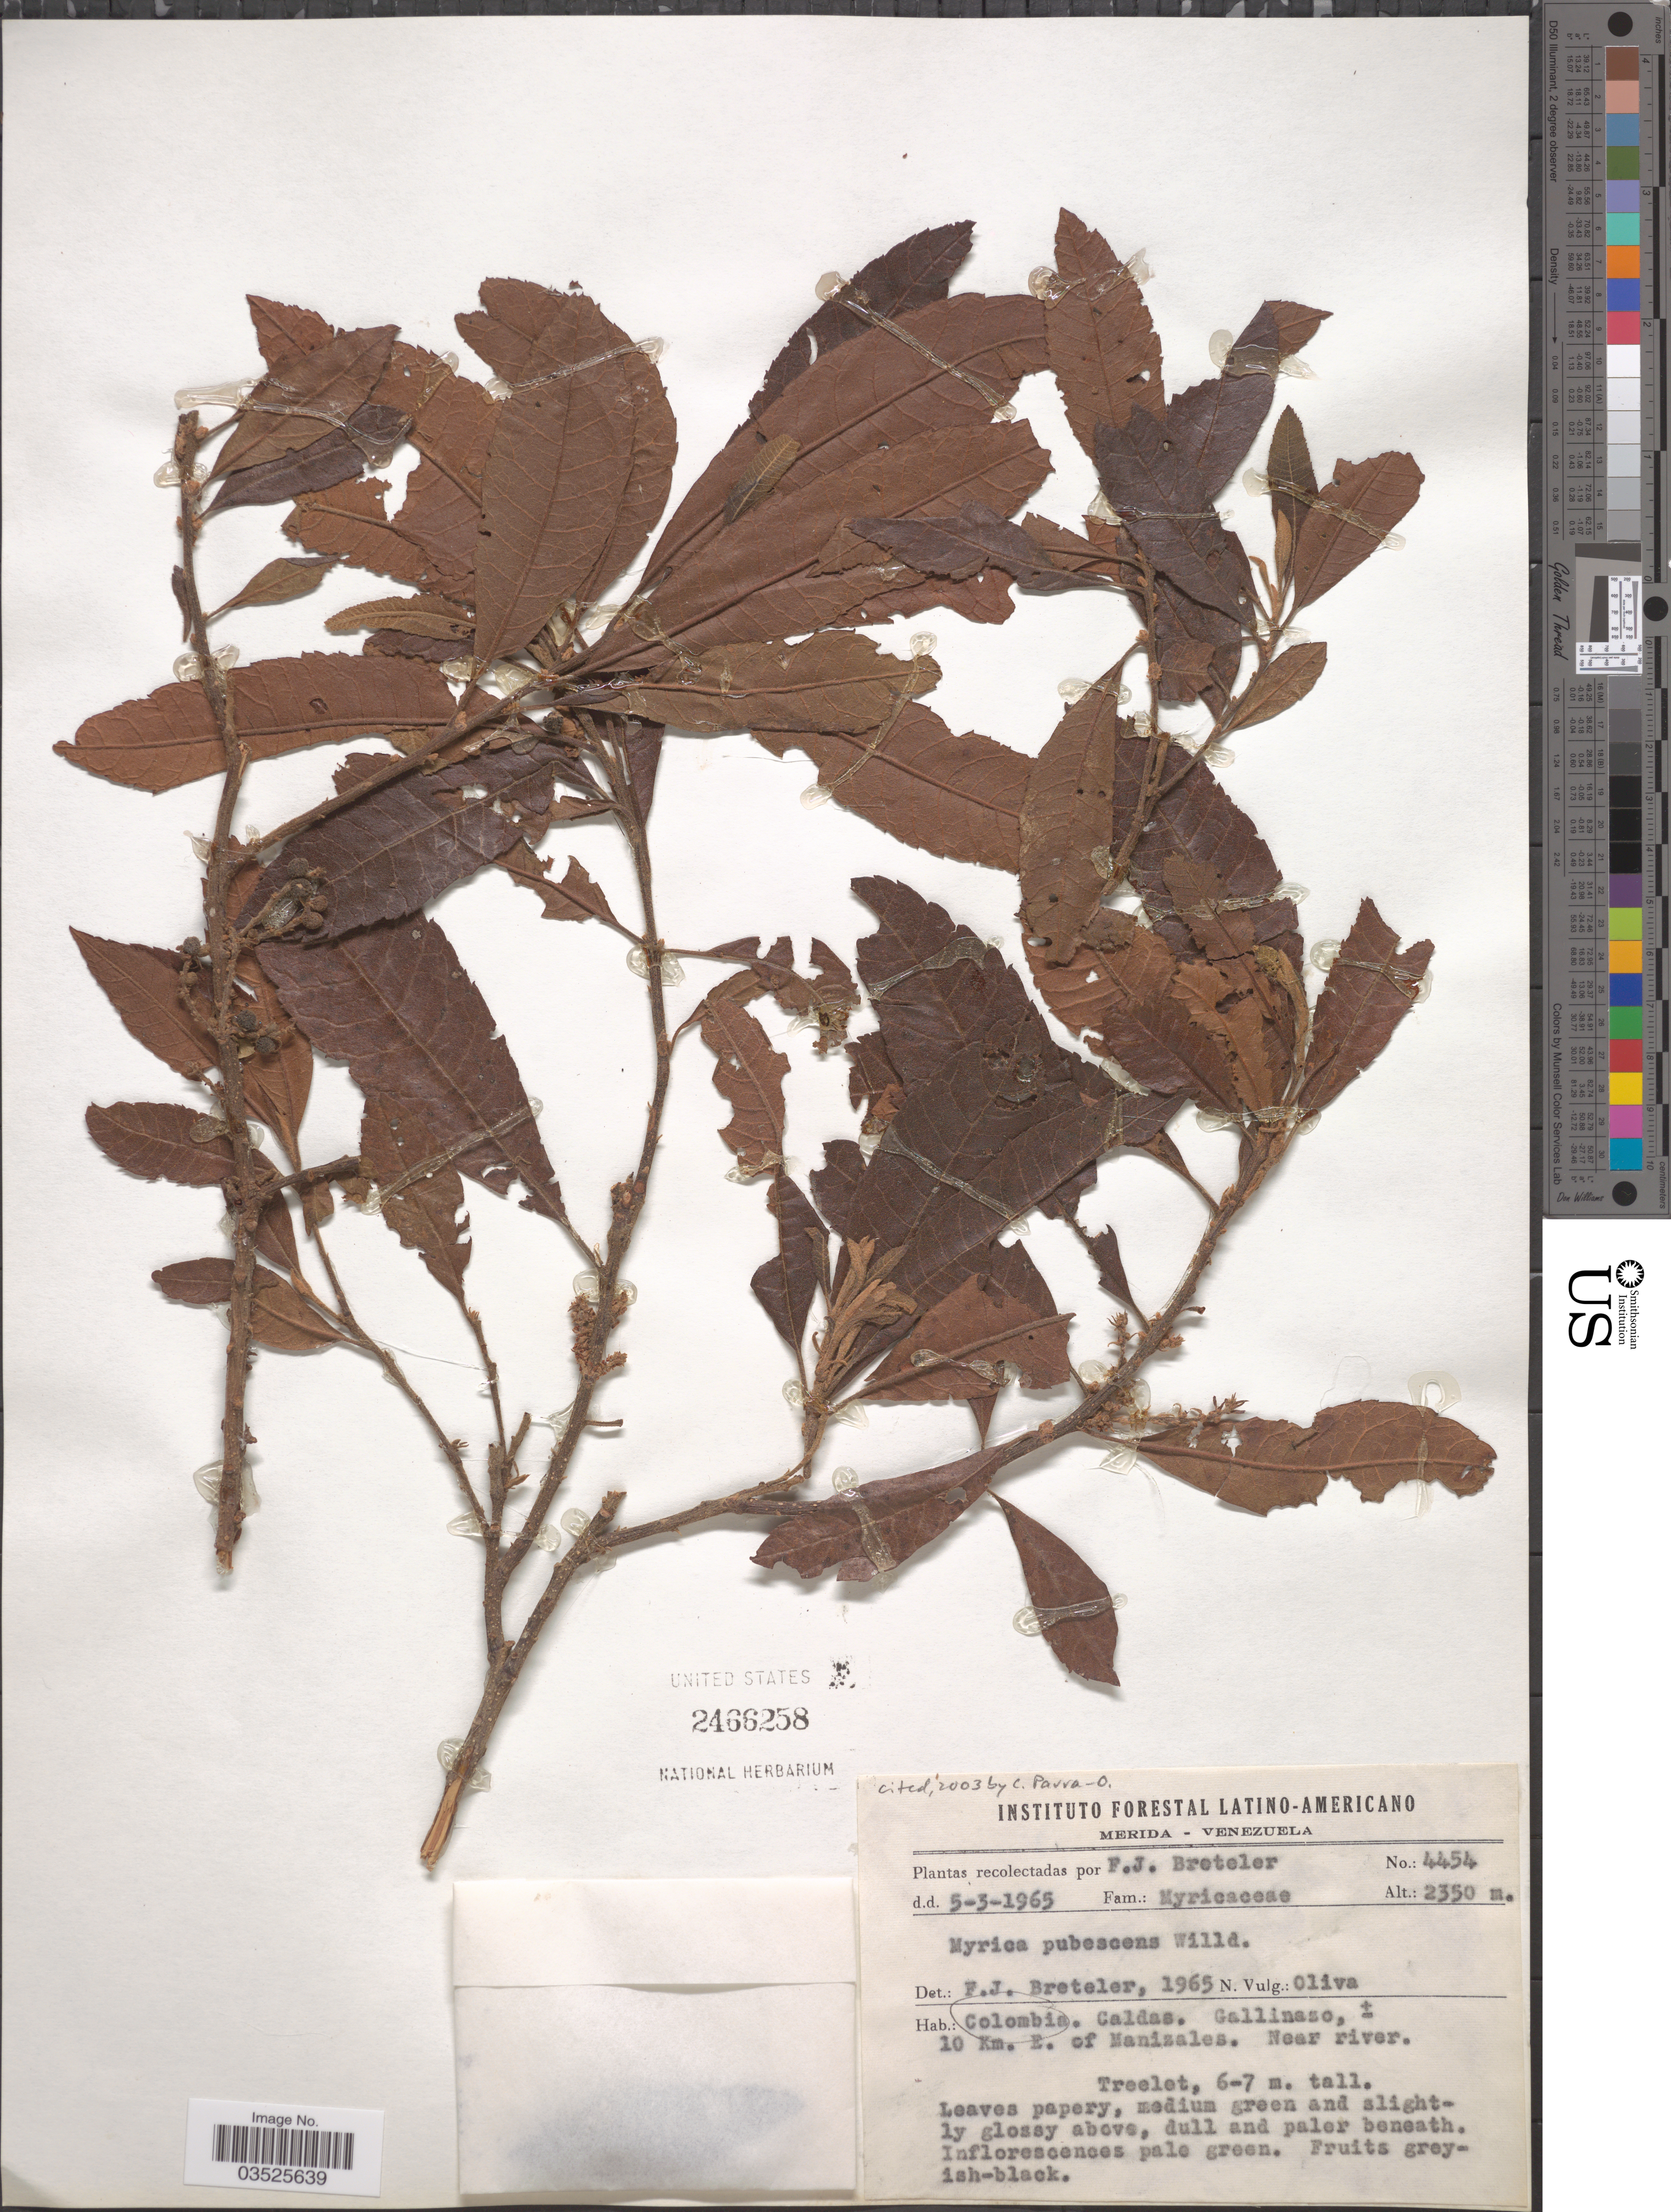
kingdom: Plantae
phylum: Tracheophyta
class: Magnoliopsida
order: Fagales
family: Myricaceae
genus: Morella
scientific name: Morella pubescens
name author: (Humb. & Bonpl. ex Willd.) Wilbur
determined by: Strong, M. T., (US), Smithsonian Institution - National Museum of Natural History (UNITED STATES)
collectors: F. J. Breteler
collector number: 4454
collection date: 1965-03-05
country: Colombia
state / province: Caldas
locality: Gallinazo, ± 10 Km. E. of Manizales. Near river.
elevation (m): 2350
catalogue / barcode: US 2466258